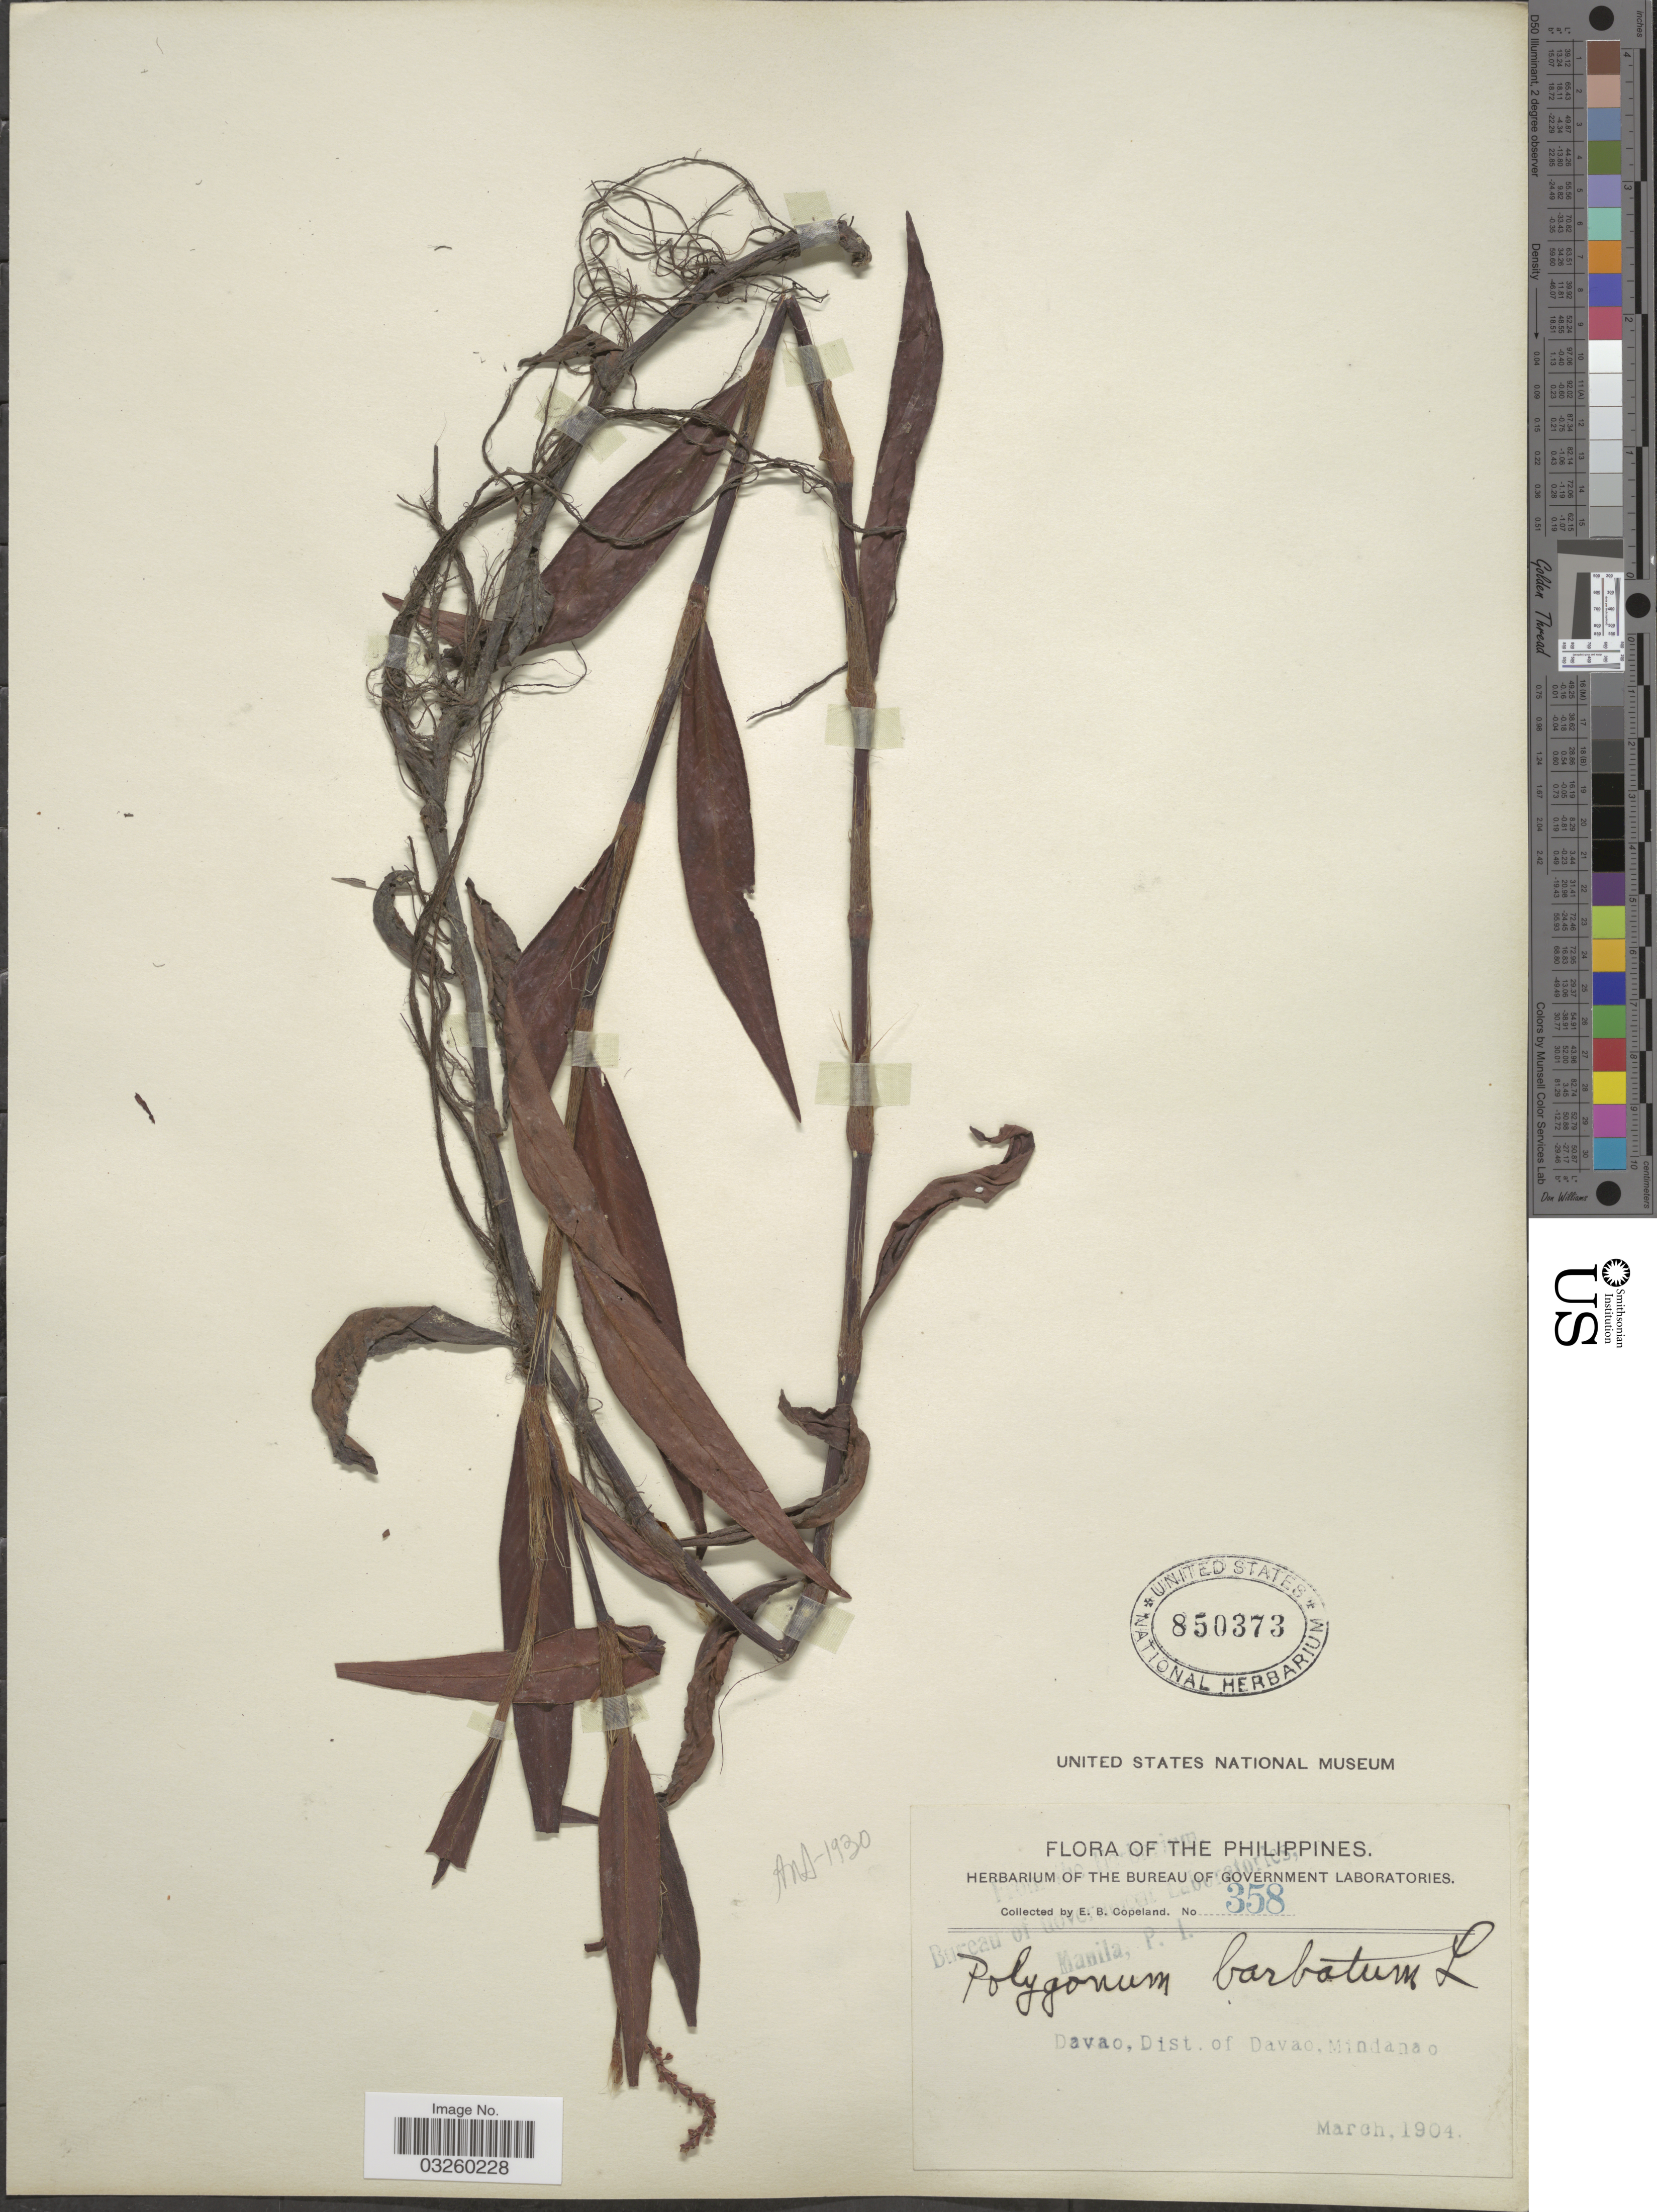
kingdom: Plantae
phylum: Tracheophyta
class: Magnoliopsida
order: Caryophyllales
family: Polygonaceae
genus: Polygonum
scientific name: Polygonum barbatum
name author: L.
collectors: E. B. Copeland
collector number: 358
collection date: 1904-03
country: Philippines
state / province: Davao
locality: Davao, Dist. of Davao, Mindanao.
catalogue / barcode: US 850373